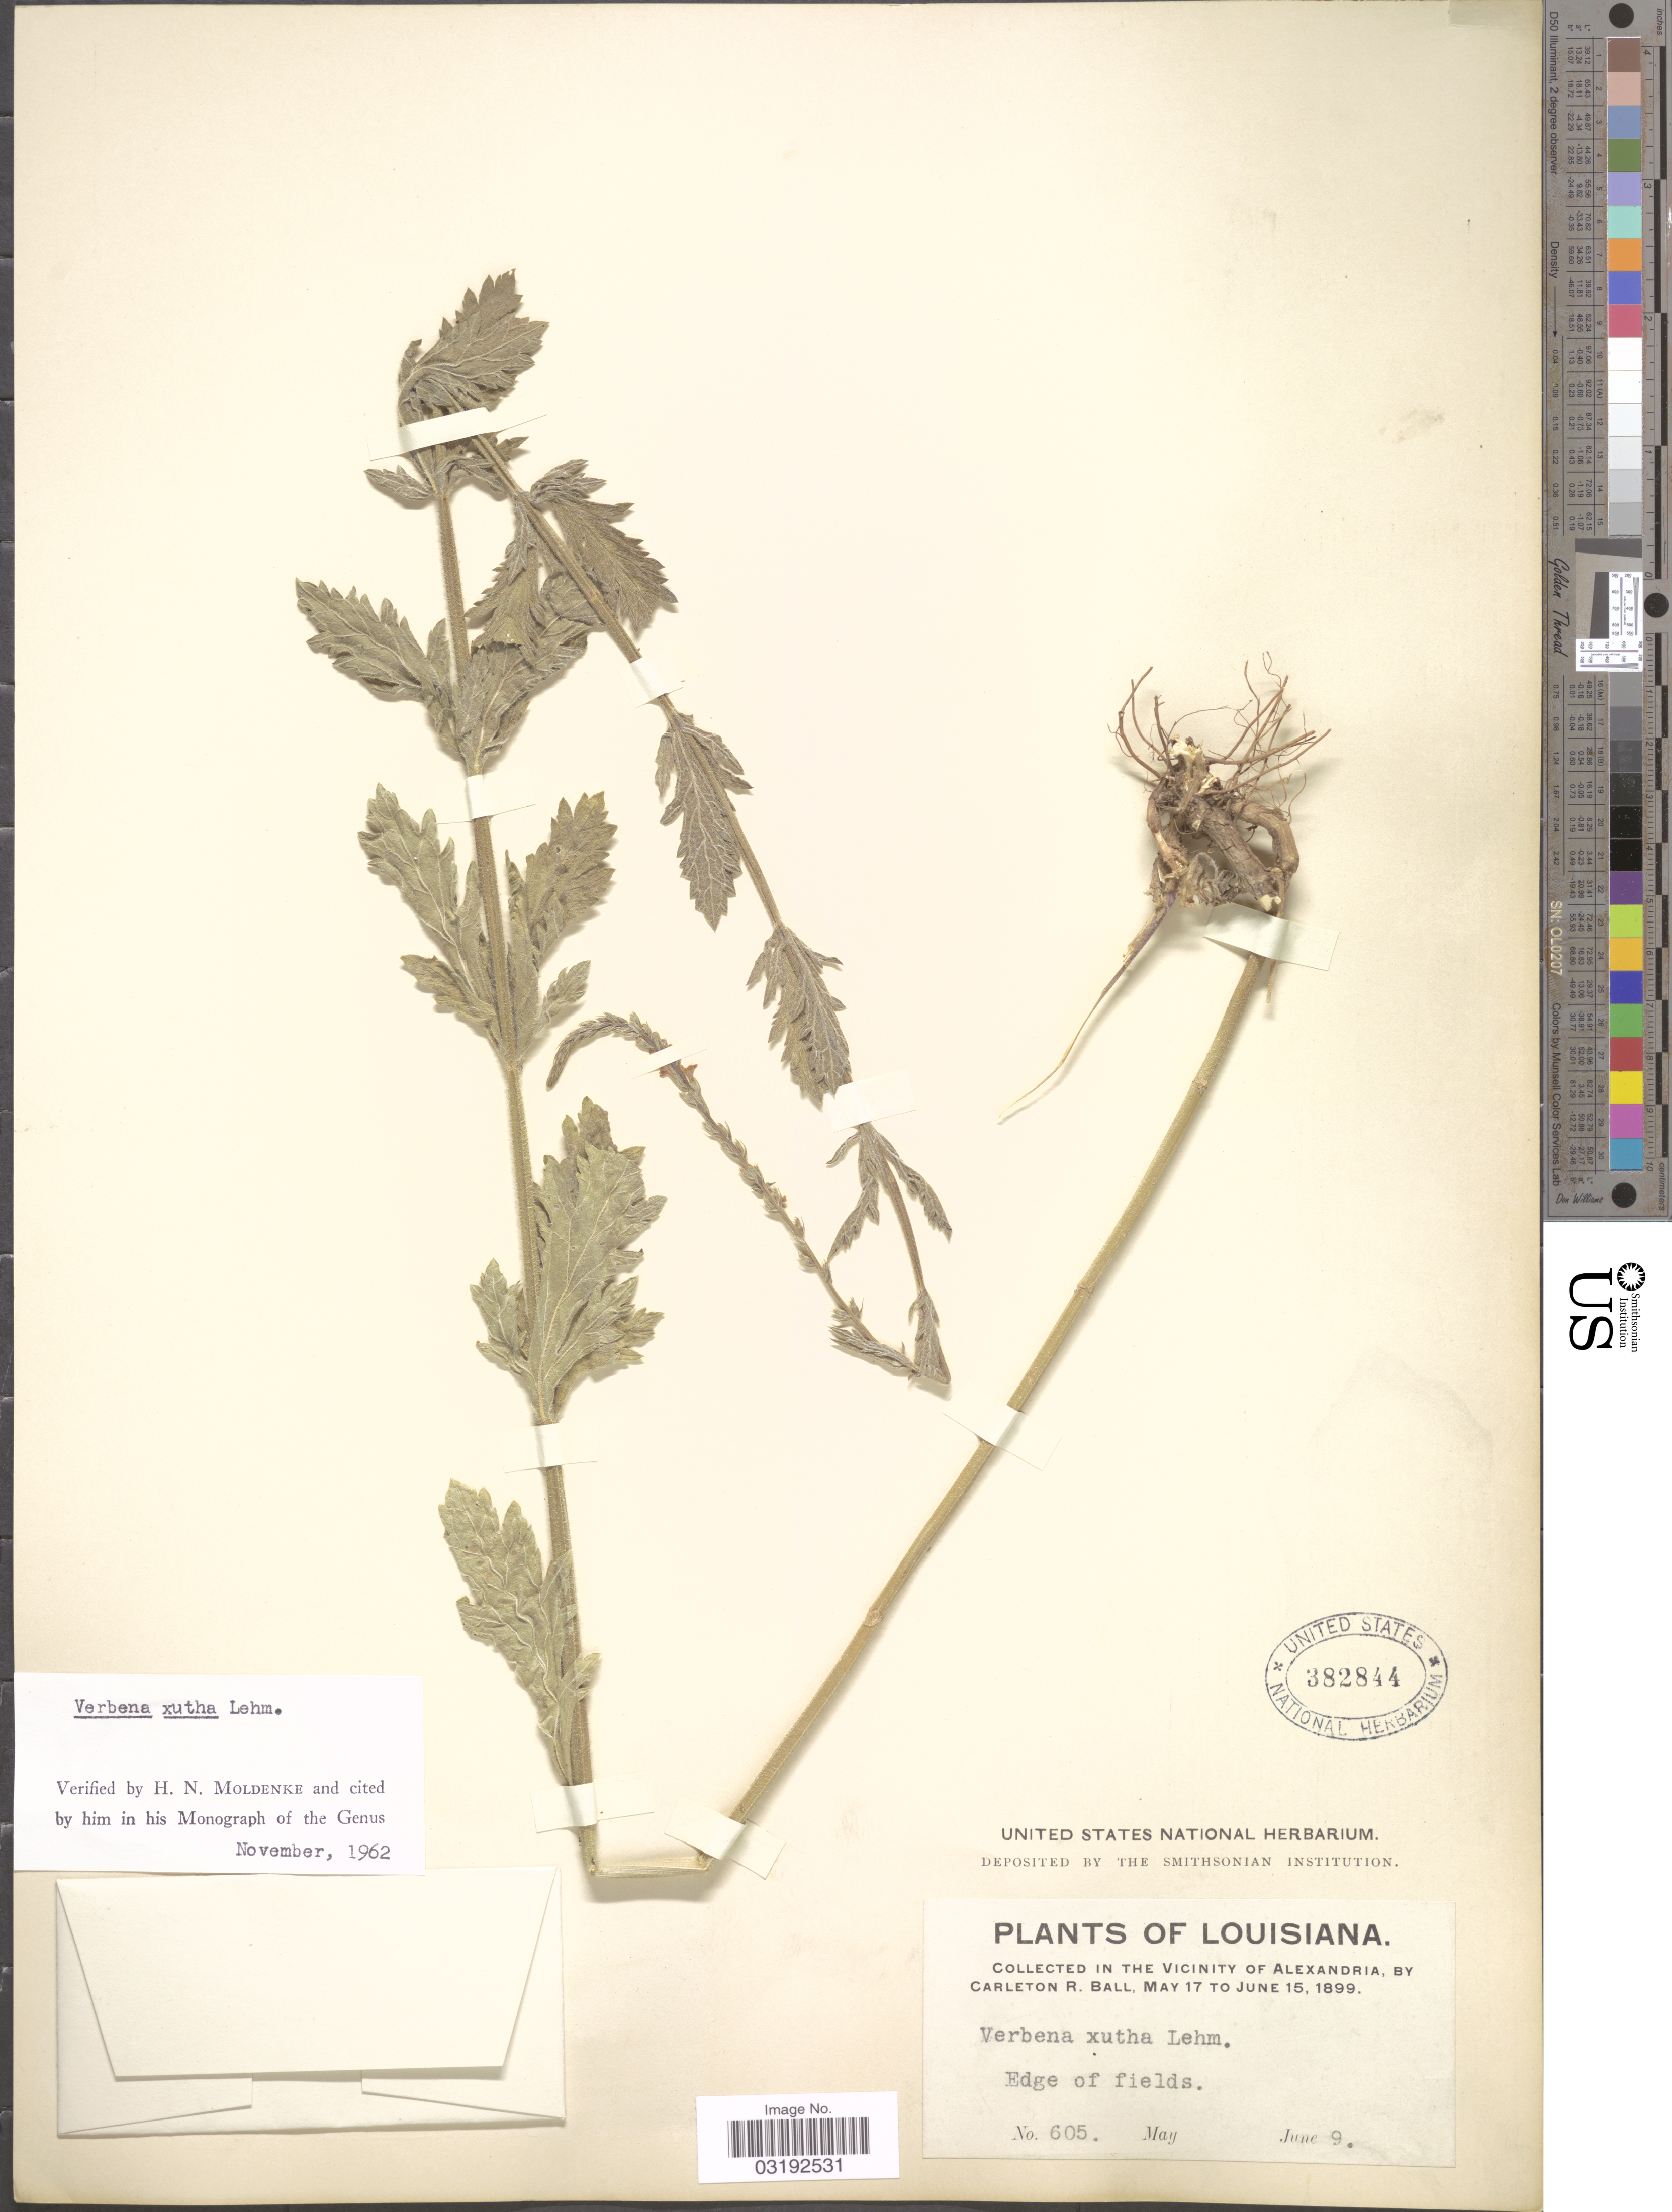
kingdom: Plantae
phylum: Tracheophyta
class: Magnoliopsida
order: Lamiales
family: Verbenaceae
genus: Verbena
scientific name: Verbena xutha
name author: Lehm.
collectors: C. R. Ball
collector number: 605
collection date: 1899-06-09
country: United States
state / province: Louisiana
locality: In the vicinity of Alexandria. Edge of fields.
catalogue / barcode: US 382844